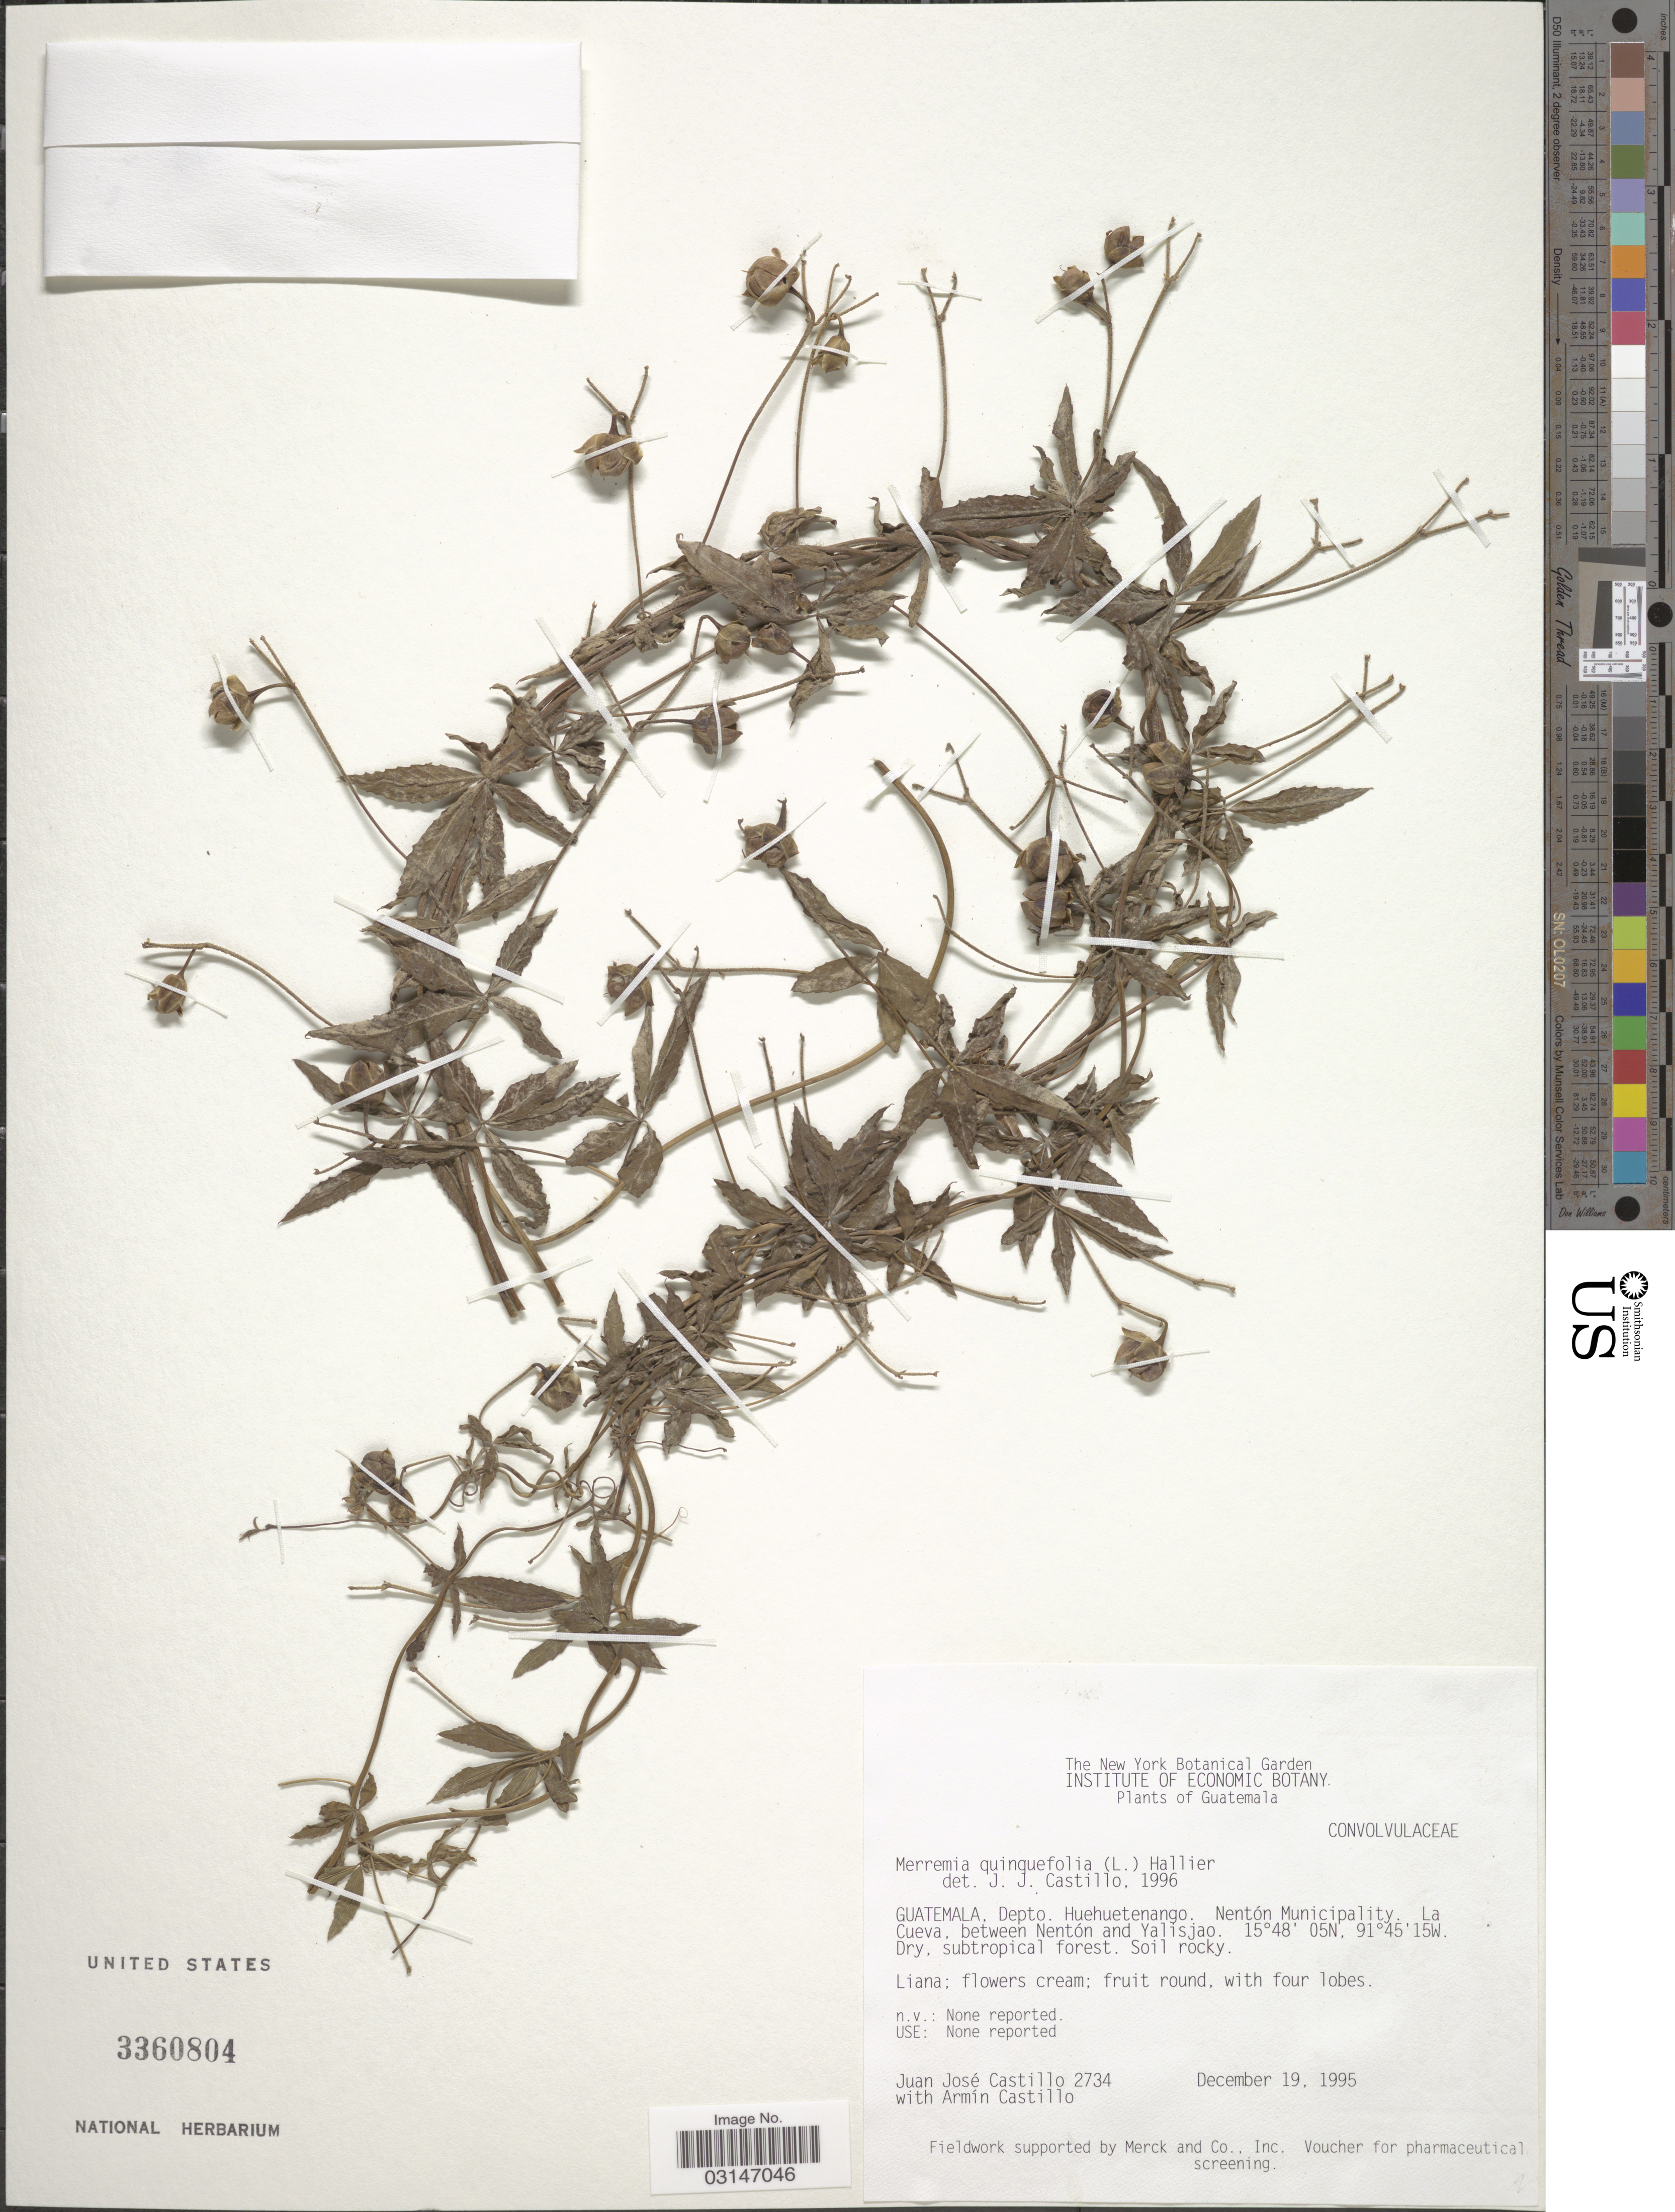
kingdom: Plantae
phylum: Tracheophyta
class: Magnoliopsida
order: Solanales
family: Convolvulaceae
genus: Distimake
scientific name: Distimake quinquefolius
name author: (L.) A. R. Simões & Staples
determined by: Strong, Mark T., (BOT), Smithsonian Institution - National Museum of Natural History (UNITED STATES)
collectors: J. Castillo & A. Castillo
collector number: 2734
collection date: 1995-12-19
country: Guatemala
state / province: Huehuetenango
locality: Depto. Huehuetenango, Nentón Municipality, La Cueva, between Nentón and Yalisjao.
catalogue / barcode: US 3360804